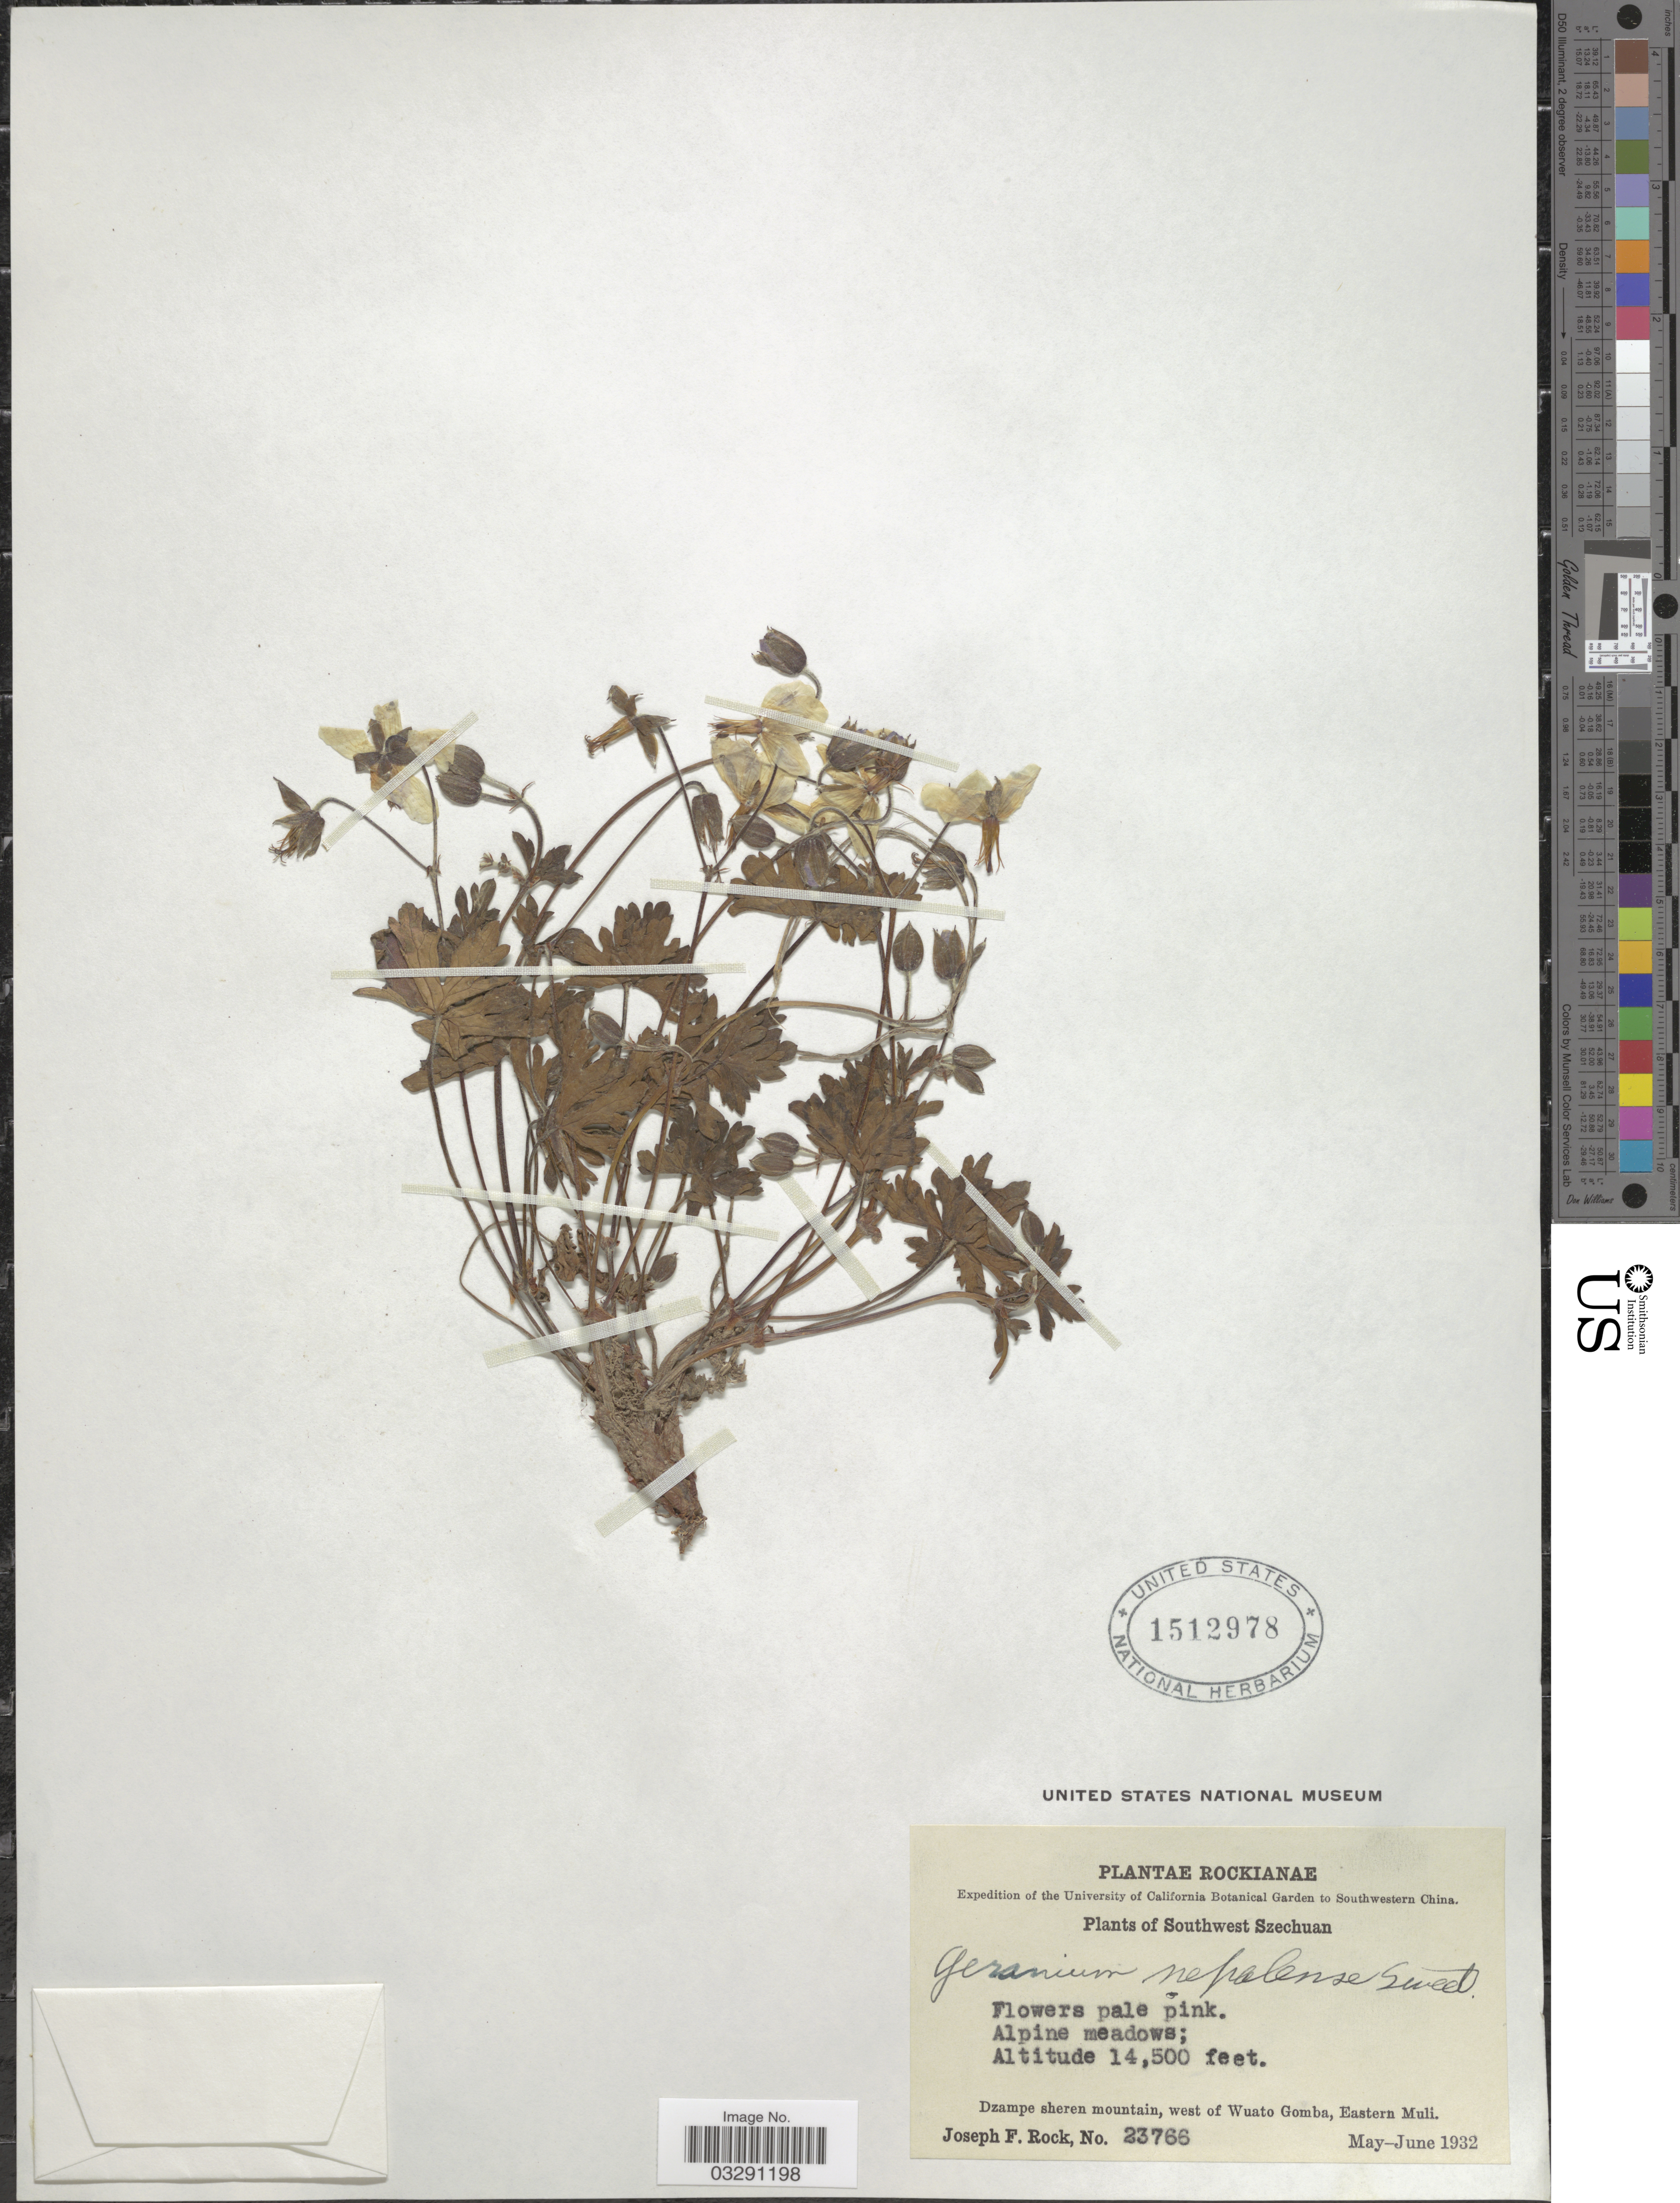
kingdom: Plantae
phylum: Tracheophyta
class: Magnoliopsida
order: Geraniales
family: Geraniaceae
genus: Geranium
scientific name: Geranium nepalense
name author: Sweet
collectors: J. F. Rock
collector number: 23766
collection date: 1932-05/1932-06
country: China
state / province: Sichuan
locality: Southwestern China. Southwest Szechuan, Dzampe sheren mountain, west of Wuato Gomba, Eastern Muli.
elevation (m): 4420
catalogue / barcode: US 1512978